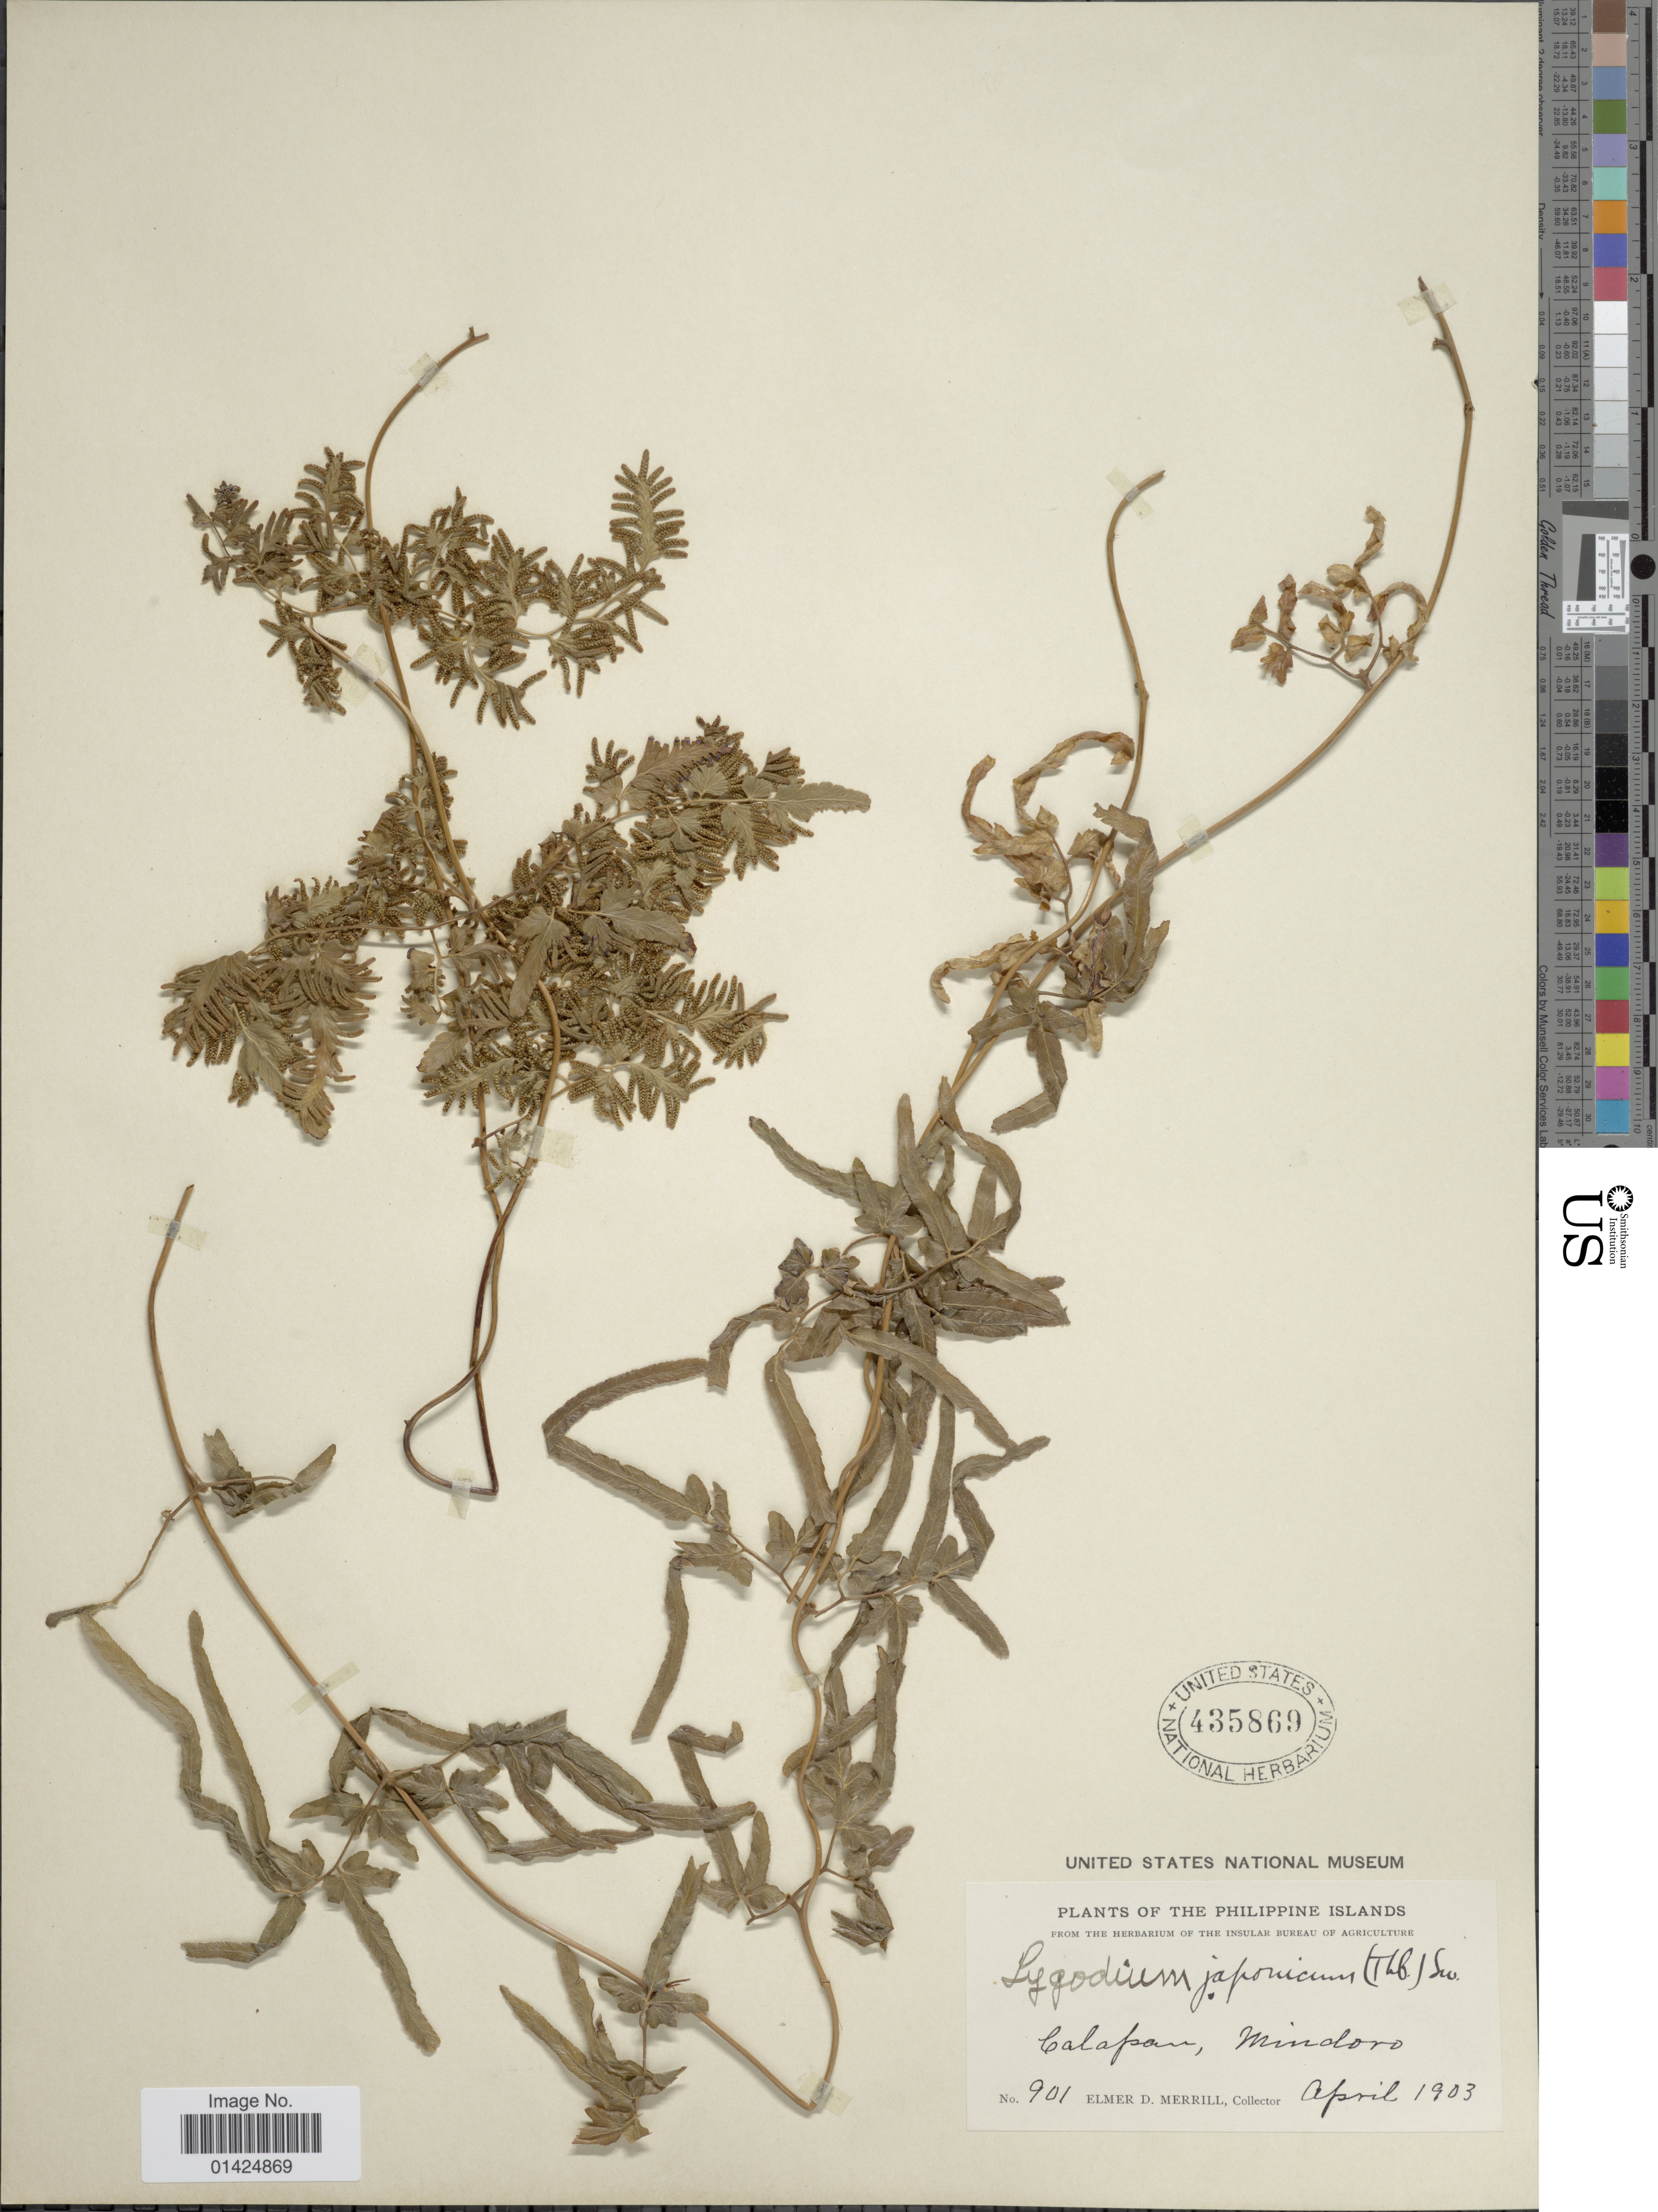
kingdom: Plantae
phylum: Tracheophyta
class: Polypodiopsida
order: Schizaeales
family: Lygodiaceae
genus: Lygodium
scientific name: Lygodium japonicum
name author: (Thunb.) Sw.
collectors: E. D. Merrill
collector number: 901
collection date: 1903-04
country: Philippines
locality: Calapan, Mindanao.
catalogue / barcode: US 435869